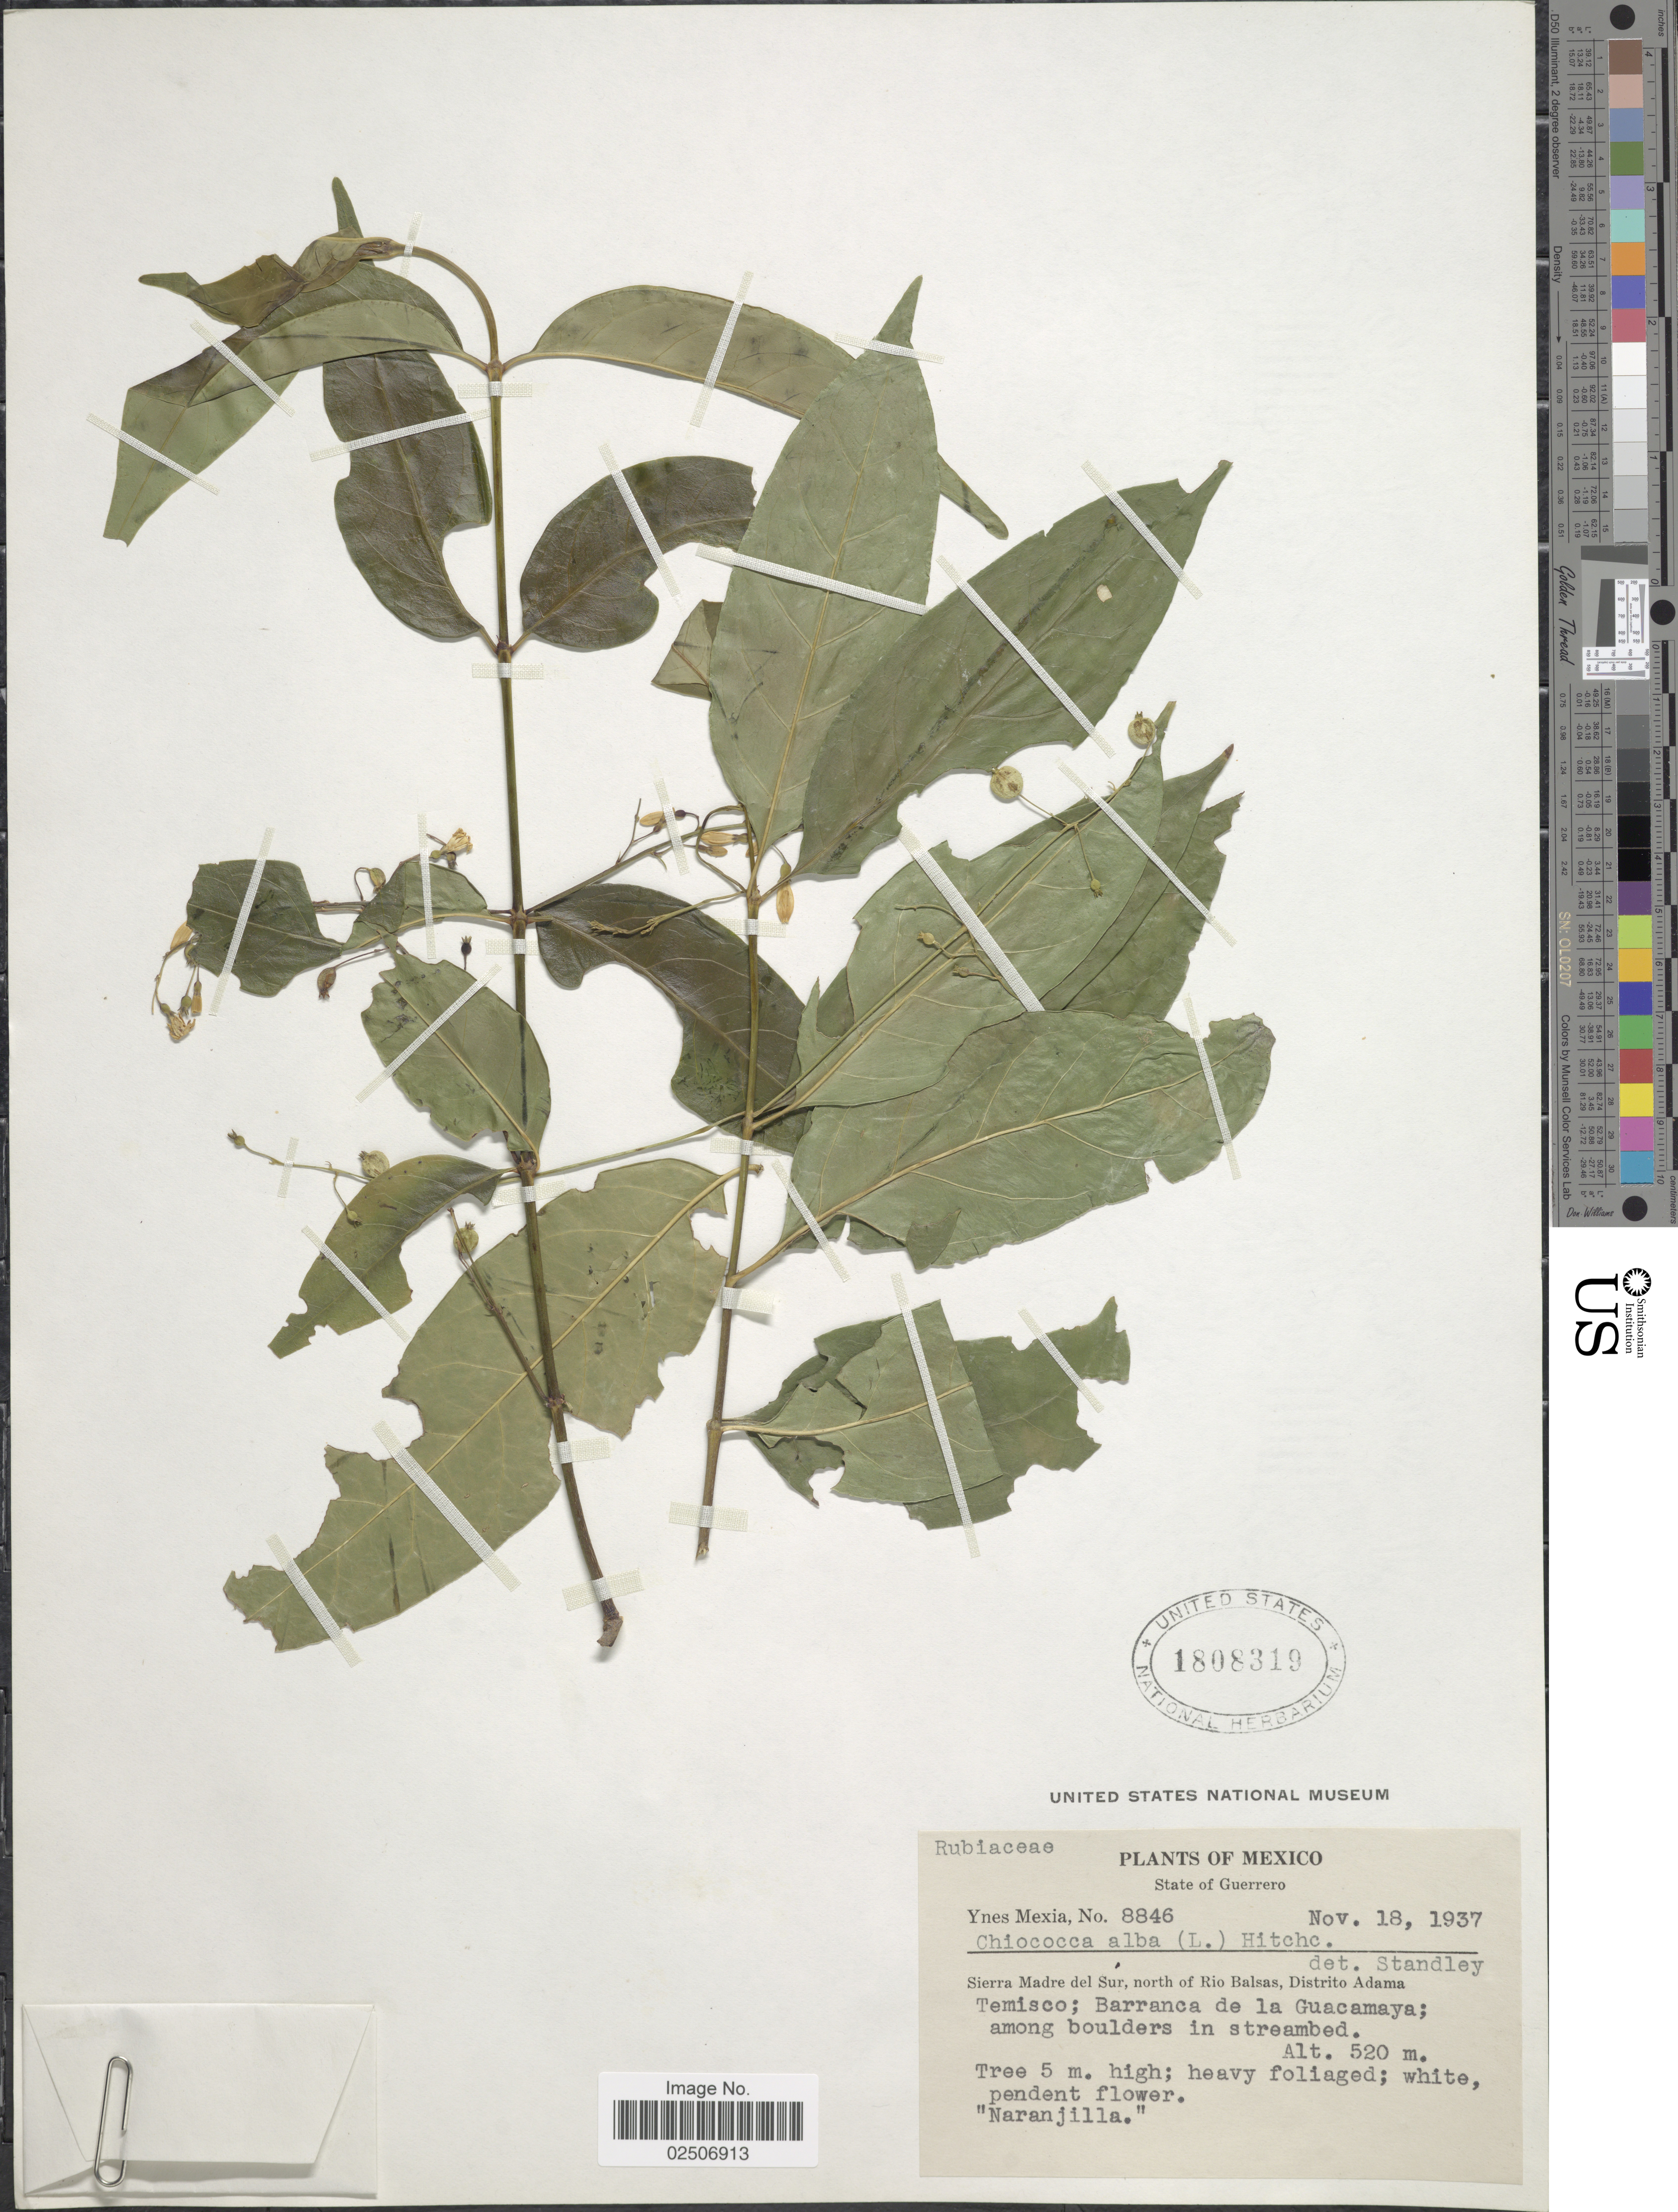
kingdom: Plantae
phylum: Tracheophyta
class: Magnoliopsida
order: Gentianales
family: Rubiaceae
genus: Chiococca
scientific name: Chiococca alba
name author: (L.) Hitchc.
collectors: Y. Mexia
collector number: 8846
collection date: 1937-11-18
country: Mexico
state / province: Guerrero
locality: Sierra Madre del Sur, north of Rio Balsas, Distrito Adama Temisco; Barranca de la Guacamaya; among boulders in streambed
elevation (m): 520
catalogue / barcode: US 1808319